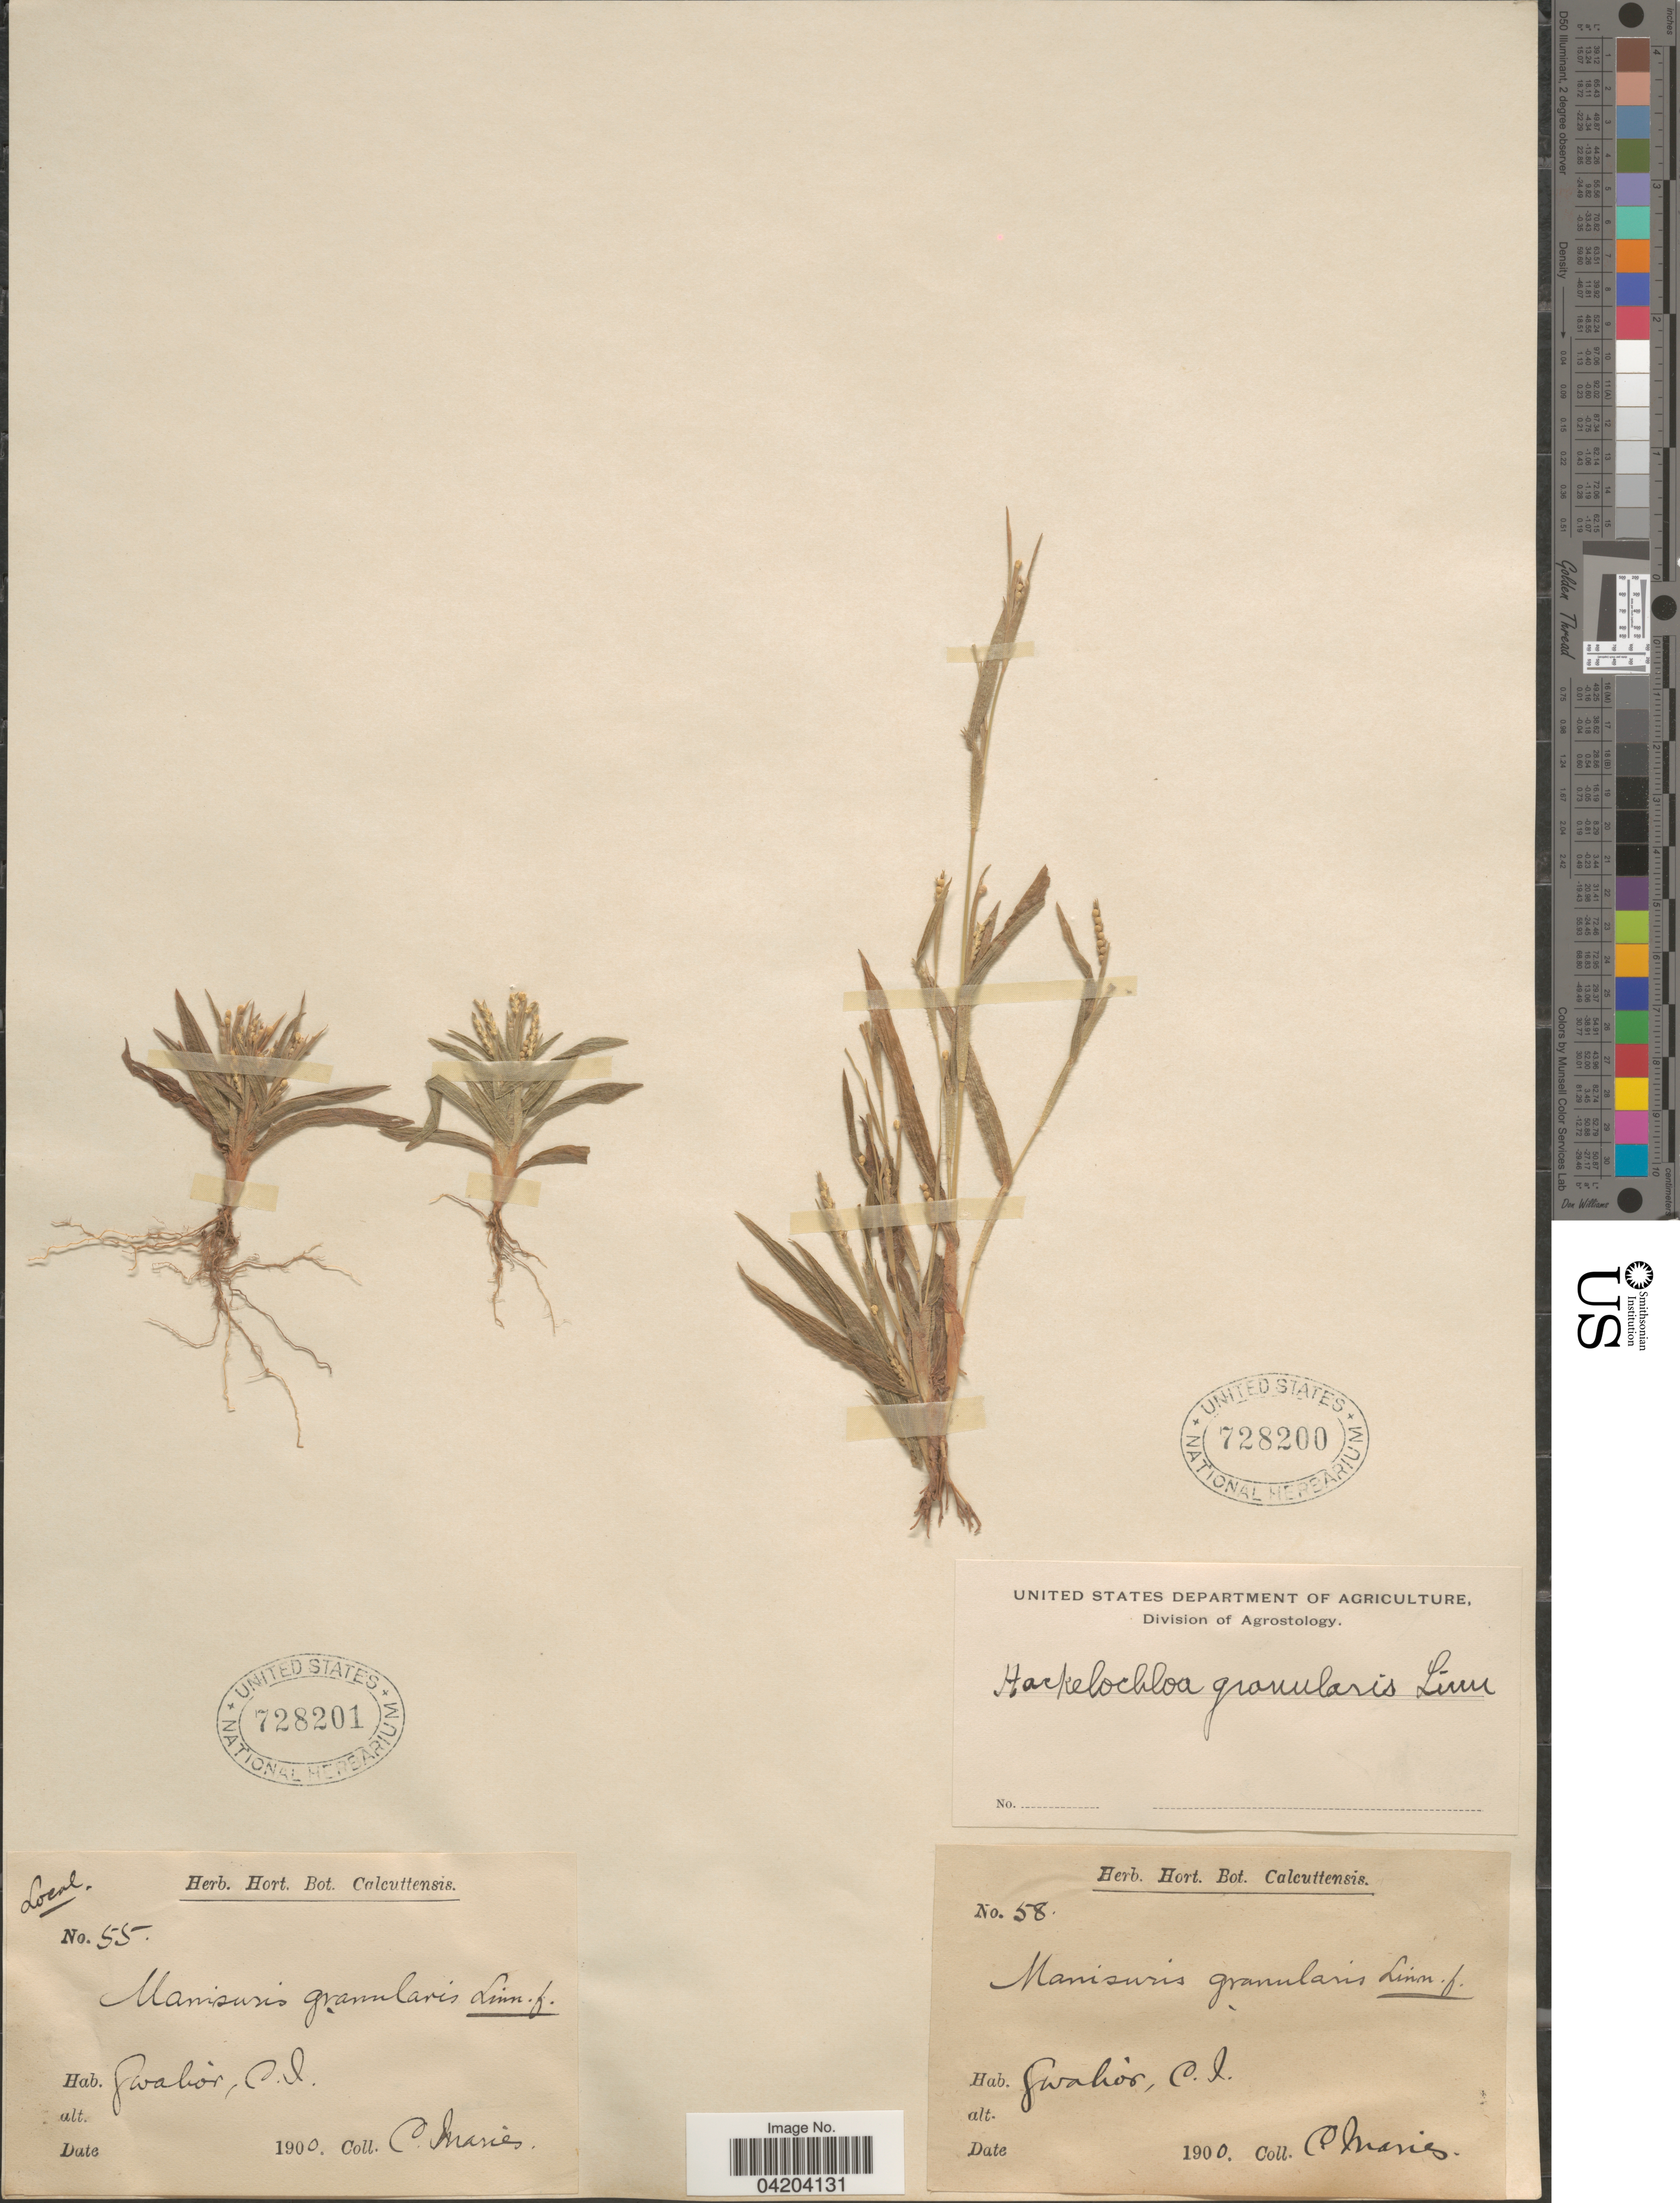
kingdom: Plantae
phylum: Tracheophyta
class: Liliopsida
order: Poales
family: Poaceae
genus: Mnesithea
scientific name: Mnesithea granularis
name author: (L.) de Koning & Sosef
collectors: C. Maries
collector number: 55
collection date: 1900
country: India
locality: Gwalior, C. I.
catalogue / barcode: US 728201-2